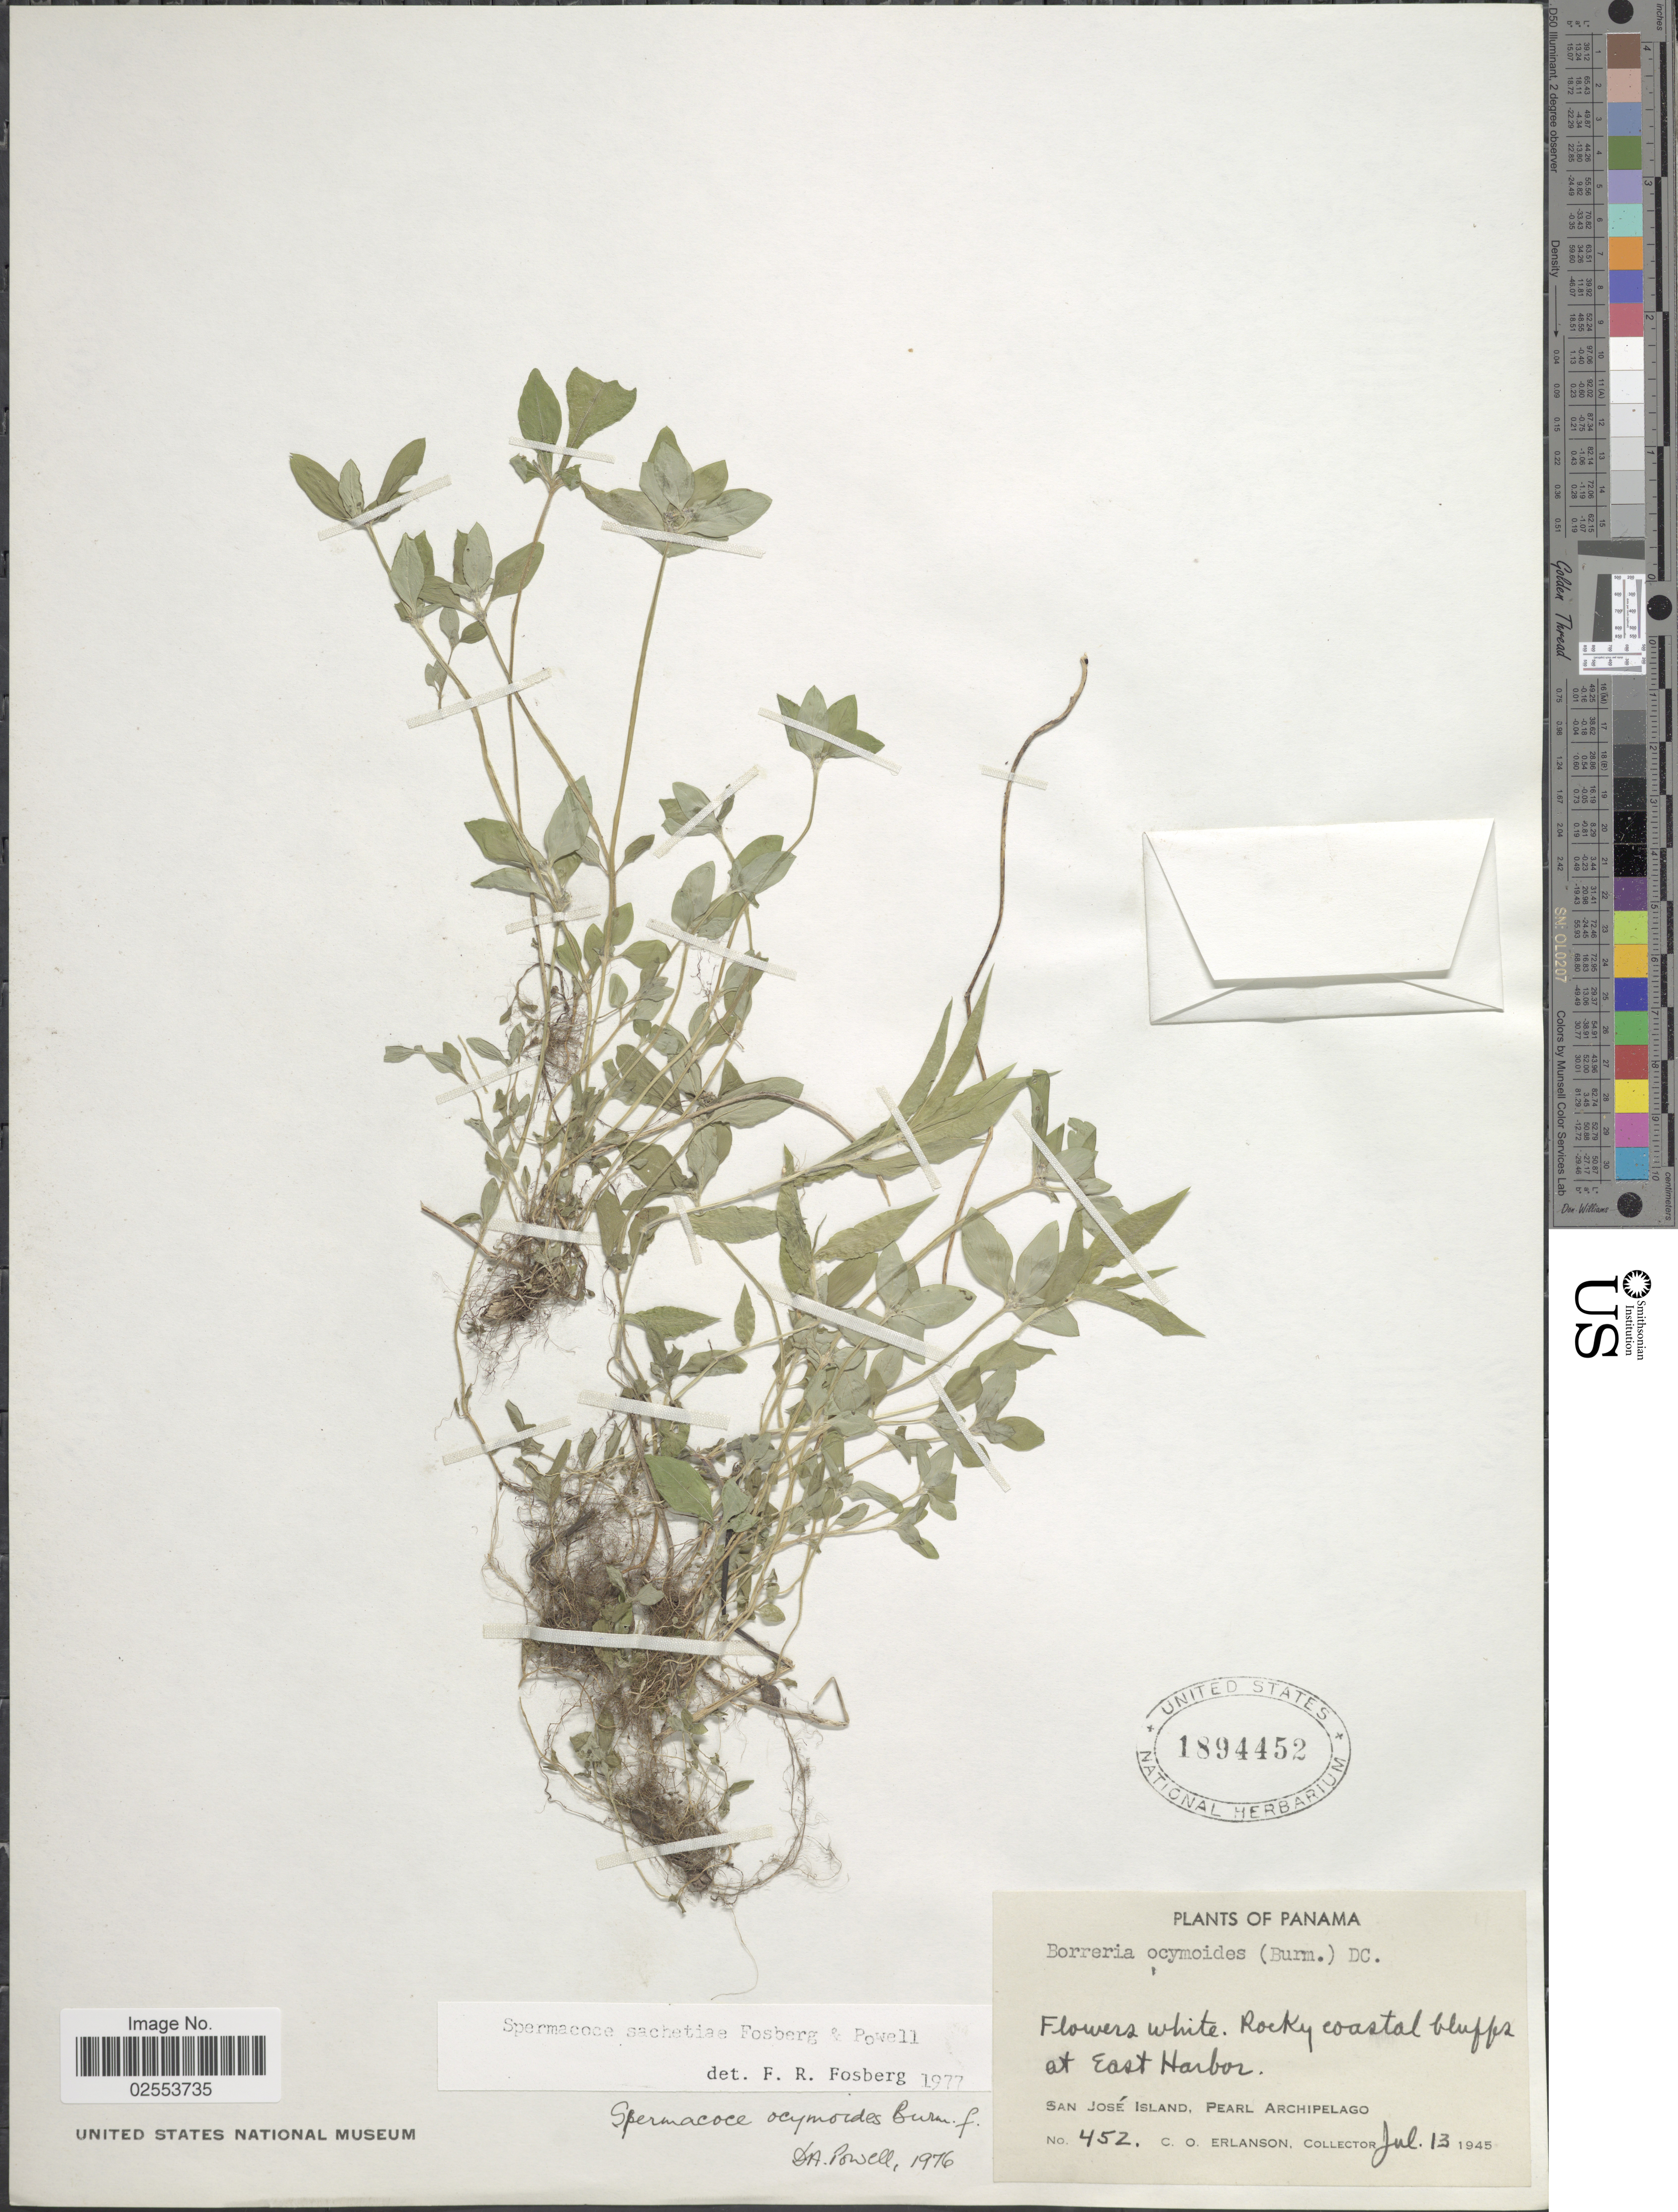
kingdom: Plantae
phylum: Tracheophyta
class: Magnoliopsida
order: Gentianales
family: Rubiaceae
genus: Spermacoce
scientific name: Spermacoce sachetiae Fosberg & D.A. Powell sp. nov. ined.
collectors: C. O. Erlanson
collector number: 452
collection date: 1945-07-13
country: Panama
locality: Rocky coastal bluffs at East Harbor, San Jose Island, Pearl Archipelago.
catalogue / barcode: US 1894452